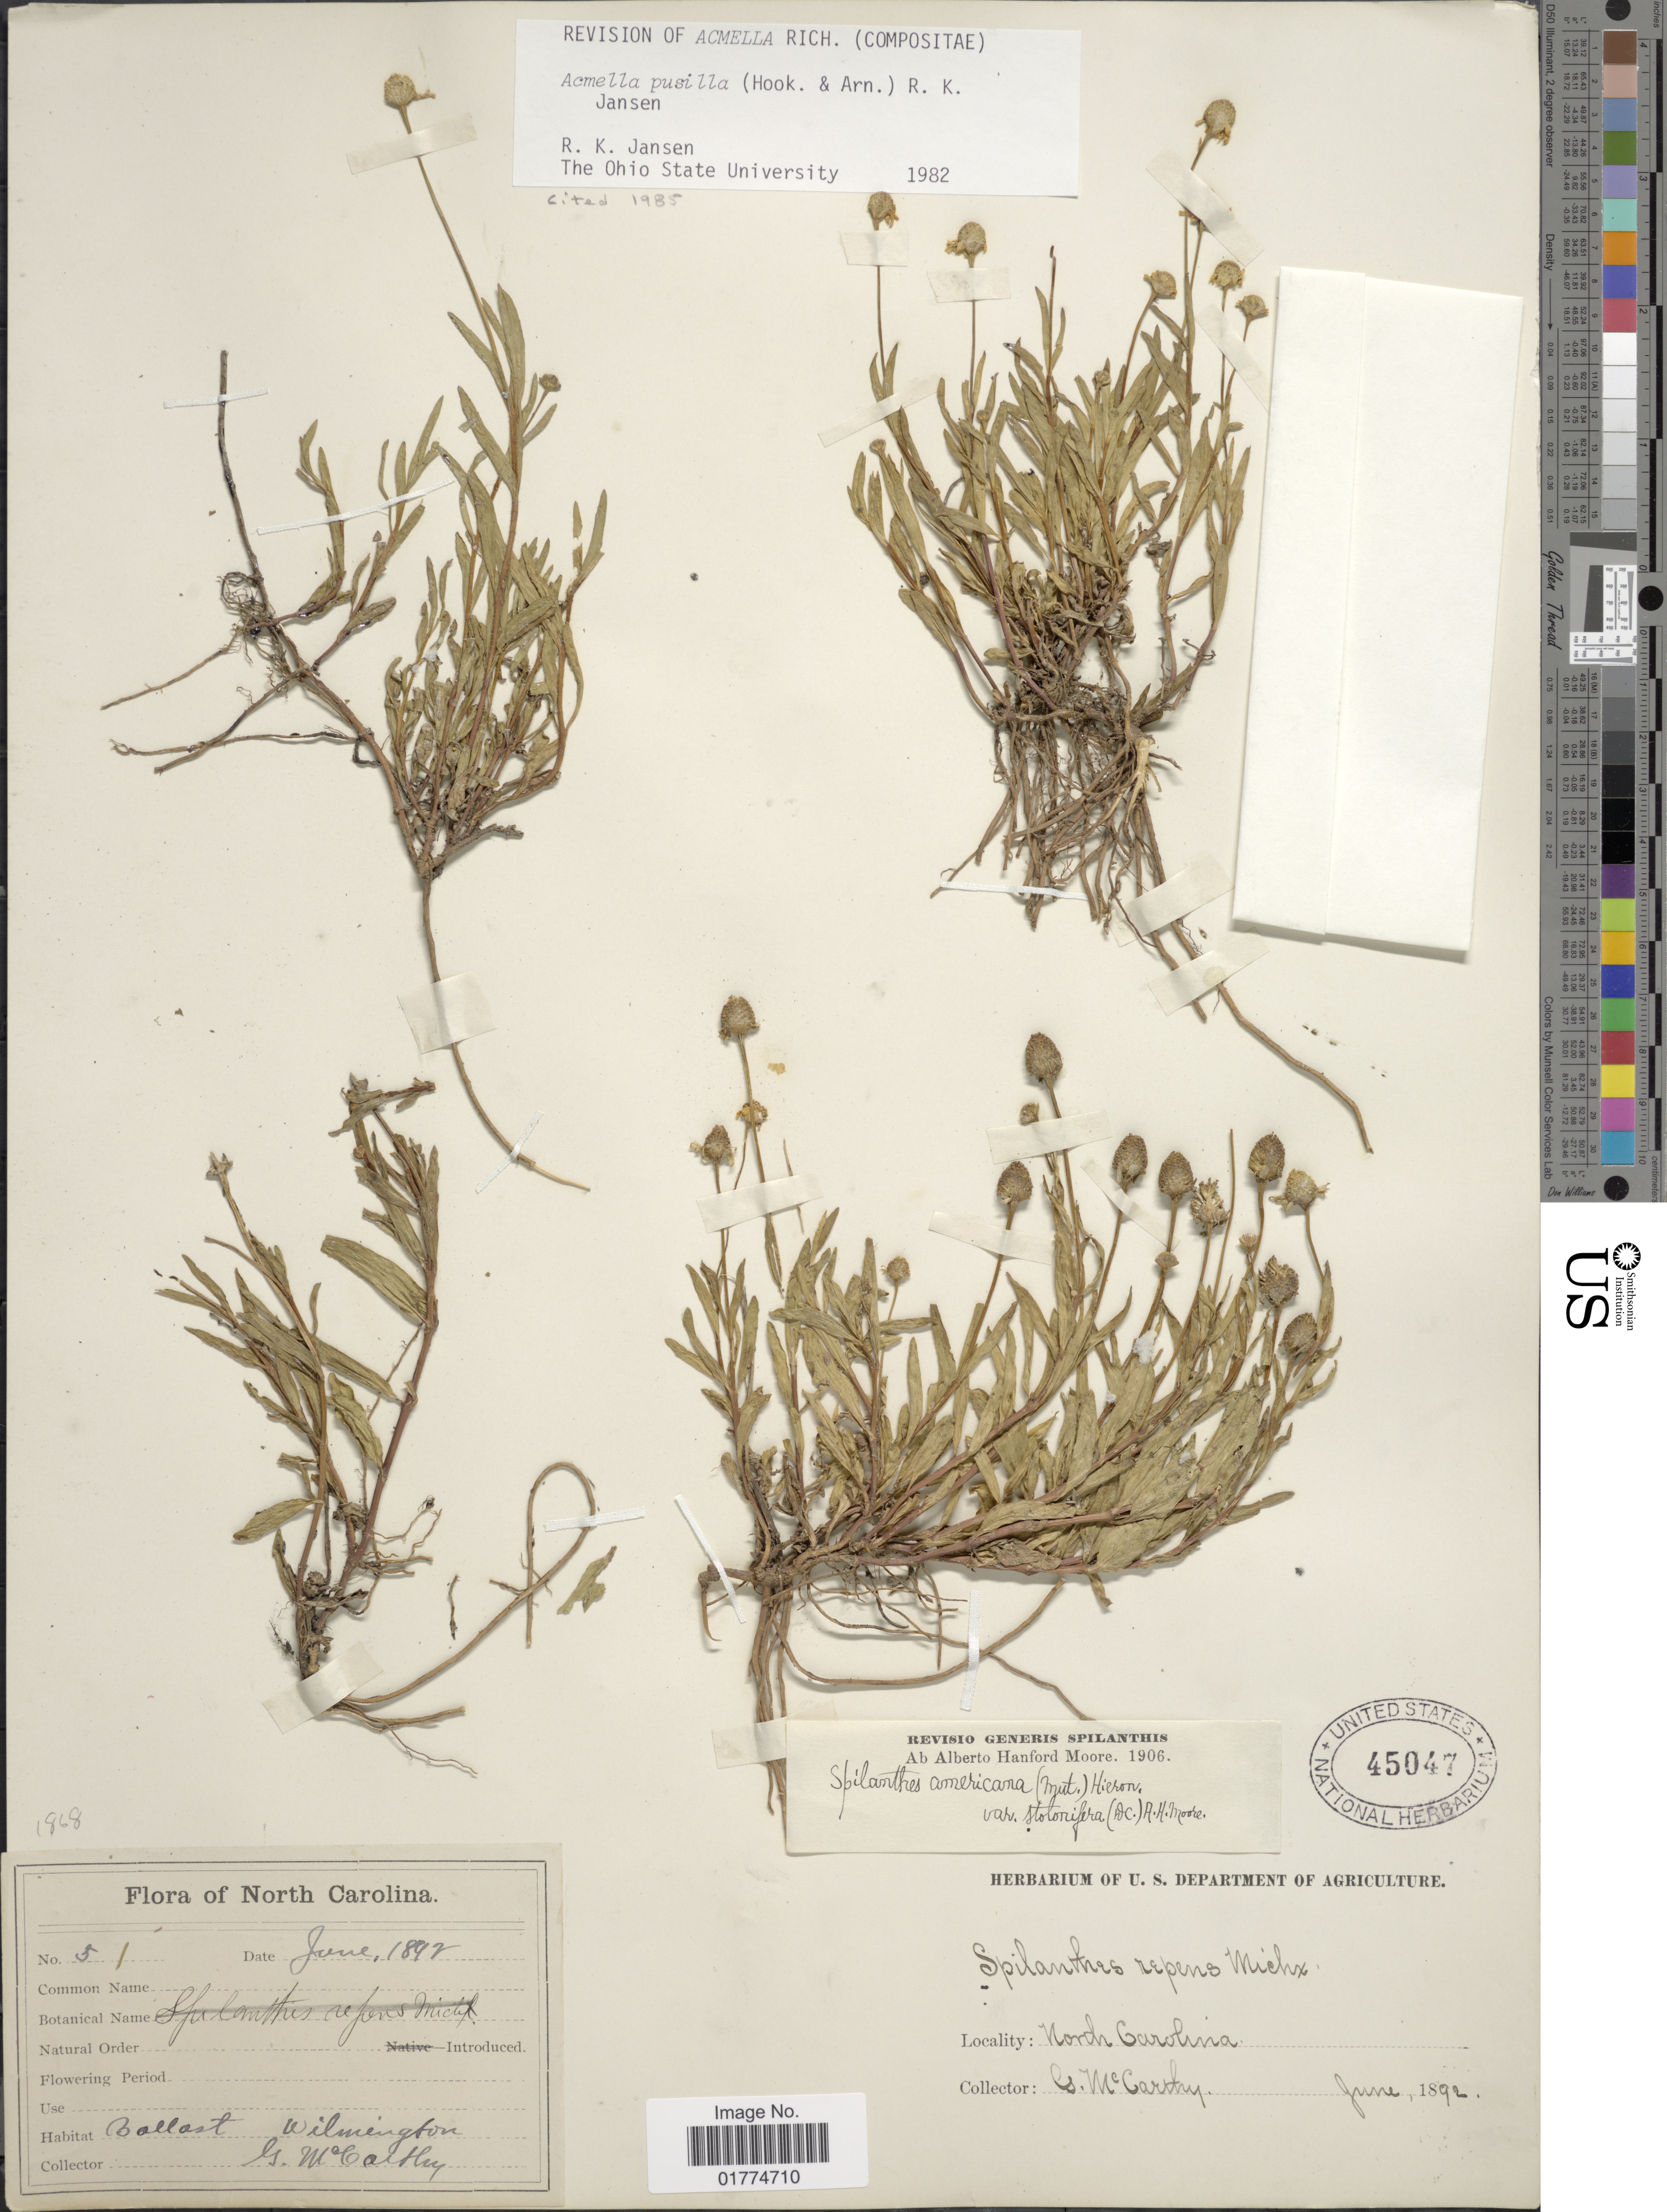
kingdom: Plantae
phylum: Tracheophyta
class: Magnoliopsida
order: Asterales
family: Asteraceae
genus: Acmella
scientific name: Acmella pusilla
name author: (Hook. & Arn.) R.K. Jansen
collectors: G. McCarthy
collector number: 51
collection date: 1892-06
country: United States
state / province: North Carolina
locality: Ballast Wilmington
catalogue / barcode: US 45047